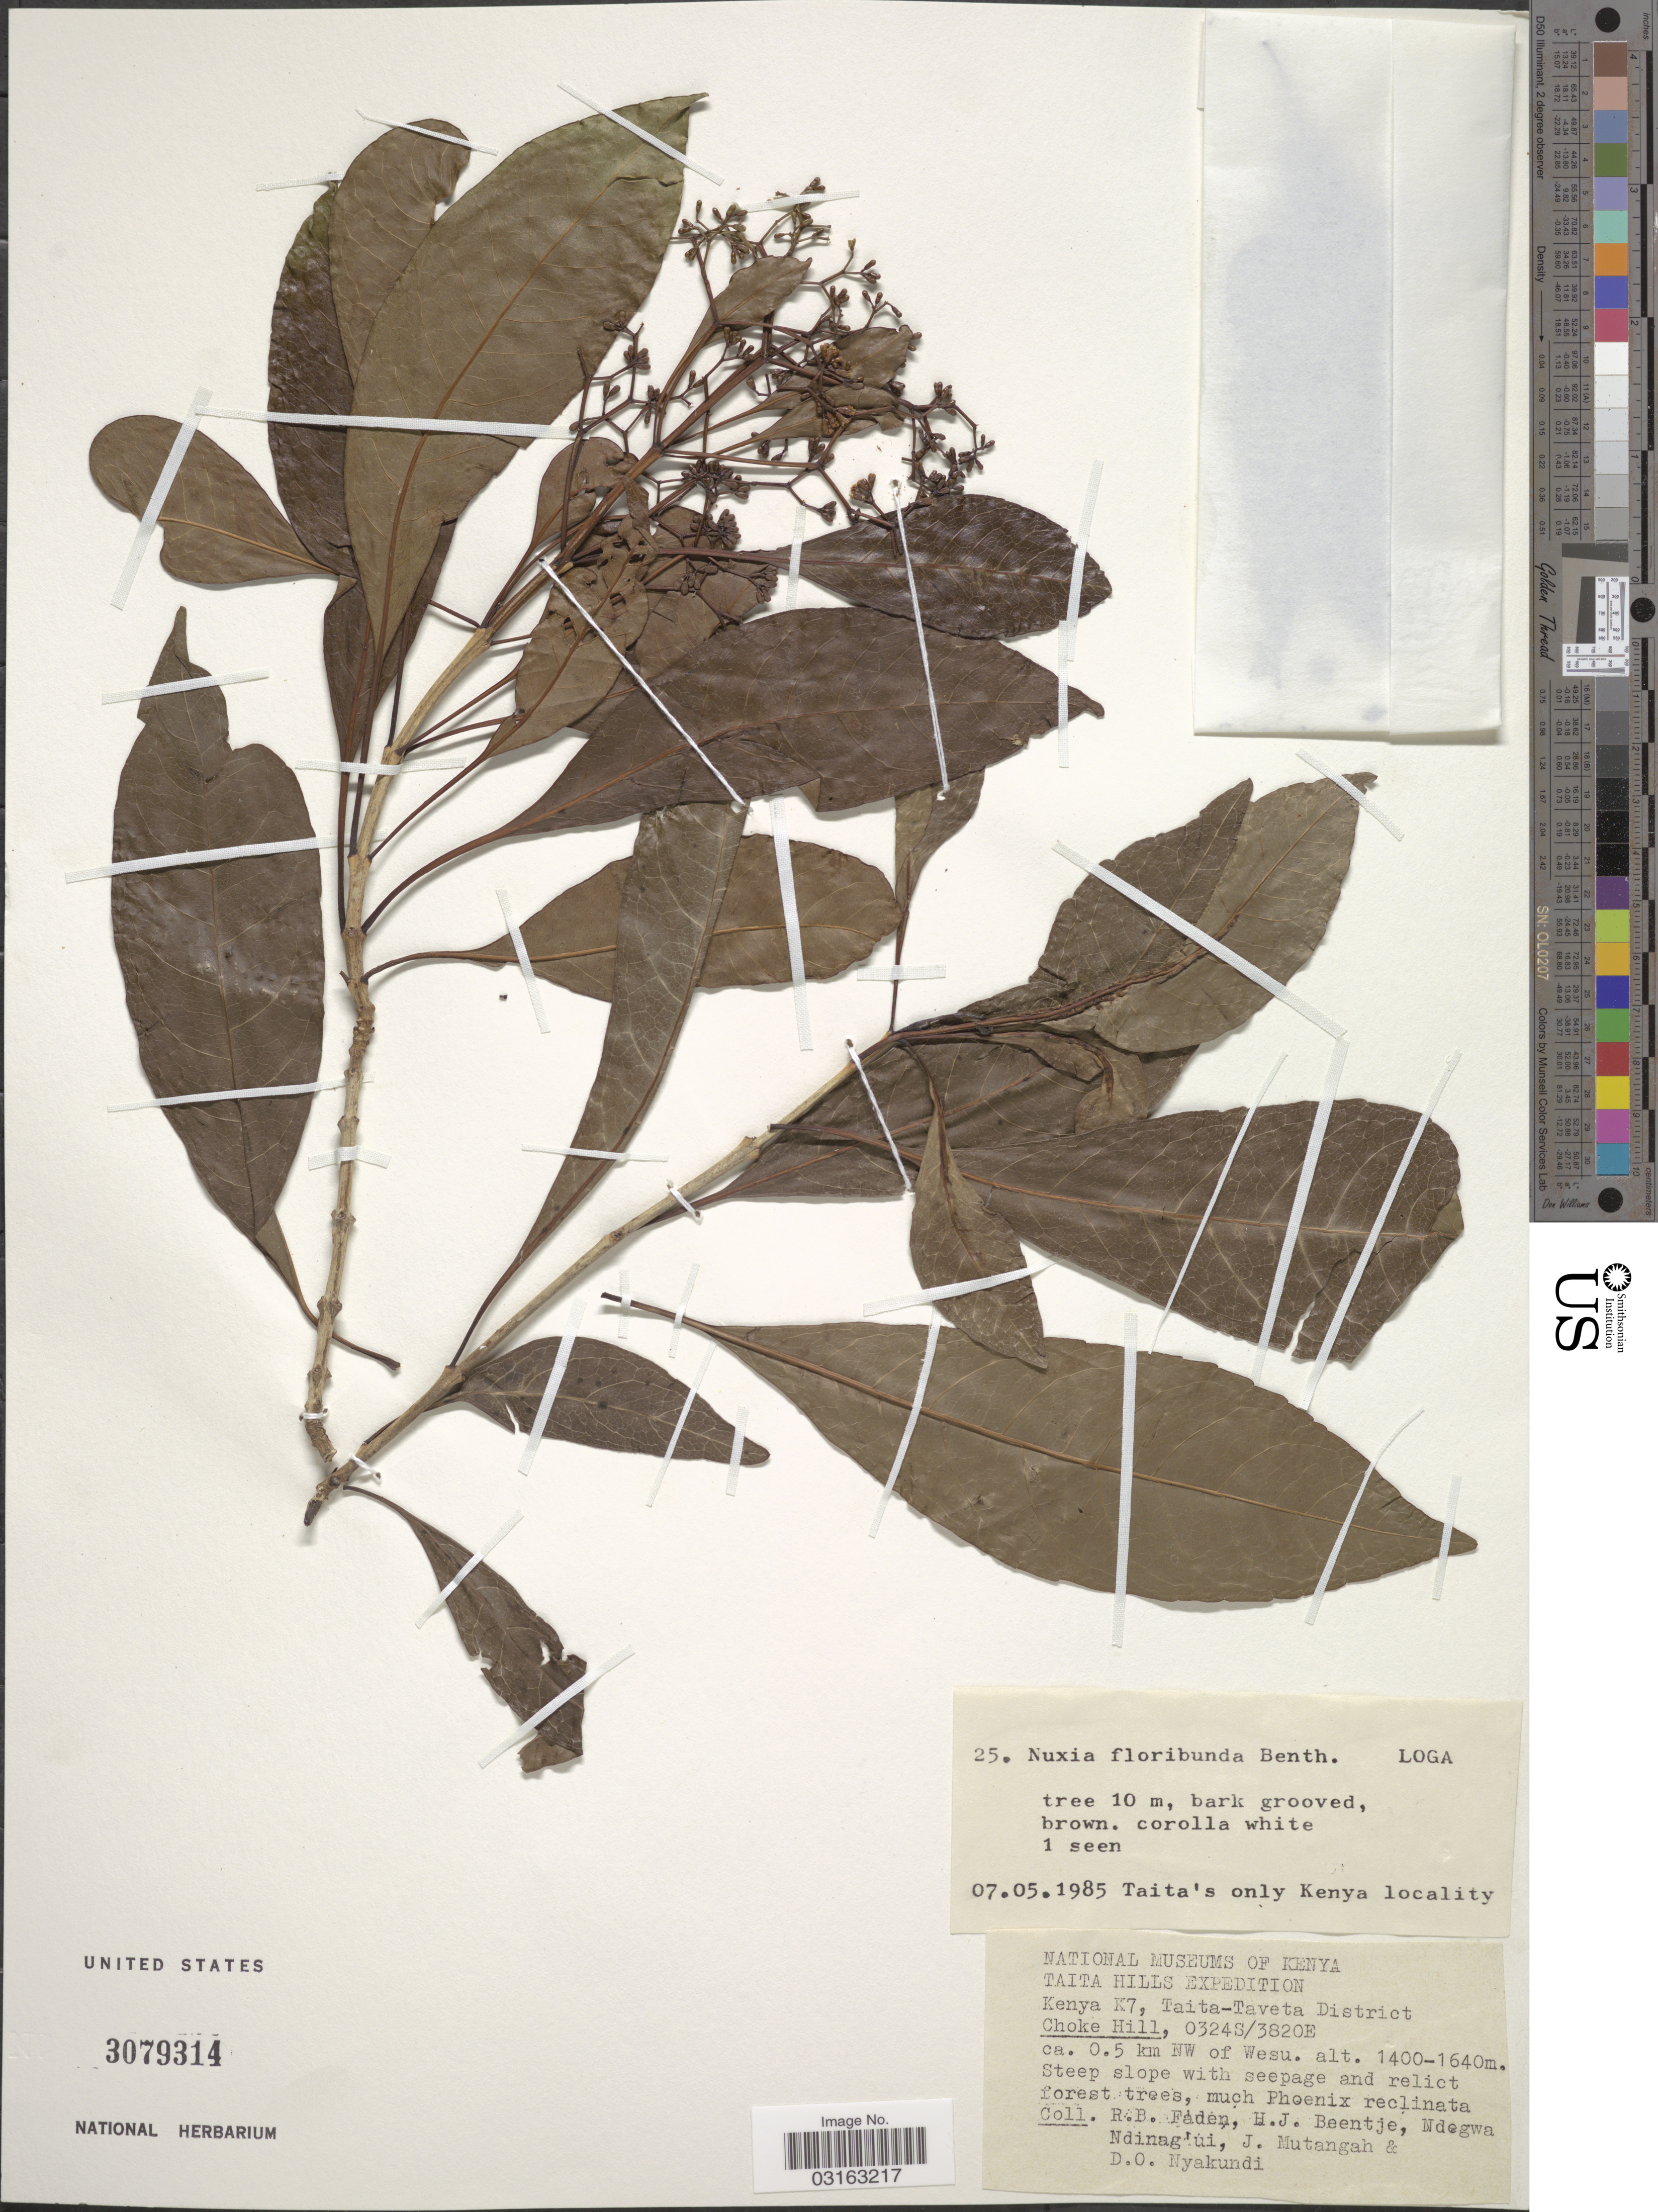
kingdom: Plantae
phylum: Tracheophyta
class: Magnoliopsida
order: Lamiales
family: Stilbaceae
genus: Nuxia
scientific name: Nuxia floribunda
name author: Benth.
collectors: R. B. Faden, H. J. Beentje, Ndegwa Ndiang'ui, J. Mutangah & D. Nyakundi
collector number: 25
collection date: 1985-05-07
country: Kenya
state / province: Taita Taveta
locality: Kenya K7, Taita-Taveta District. Choke Hill. Ca. 0.5 km NW of Wesu.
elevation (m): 1400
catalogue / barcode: US 3079314